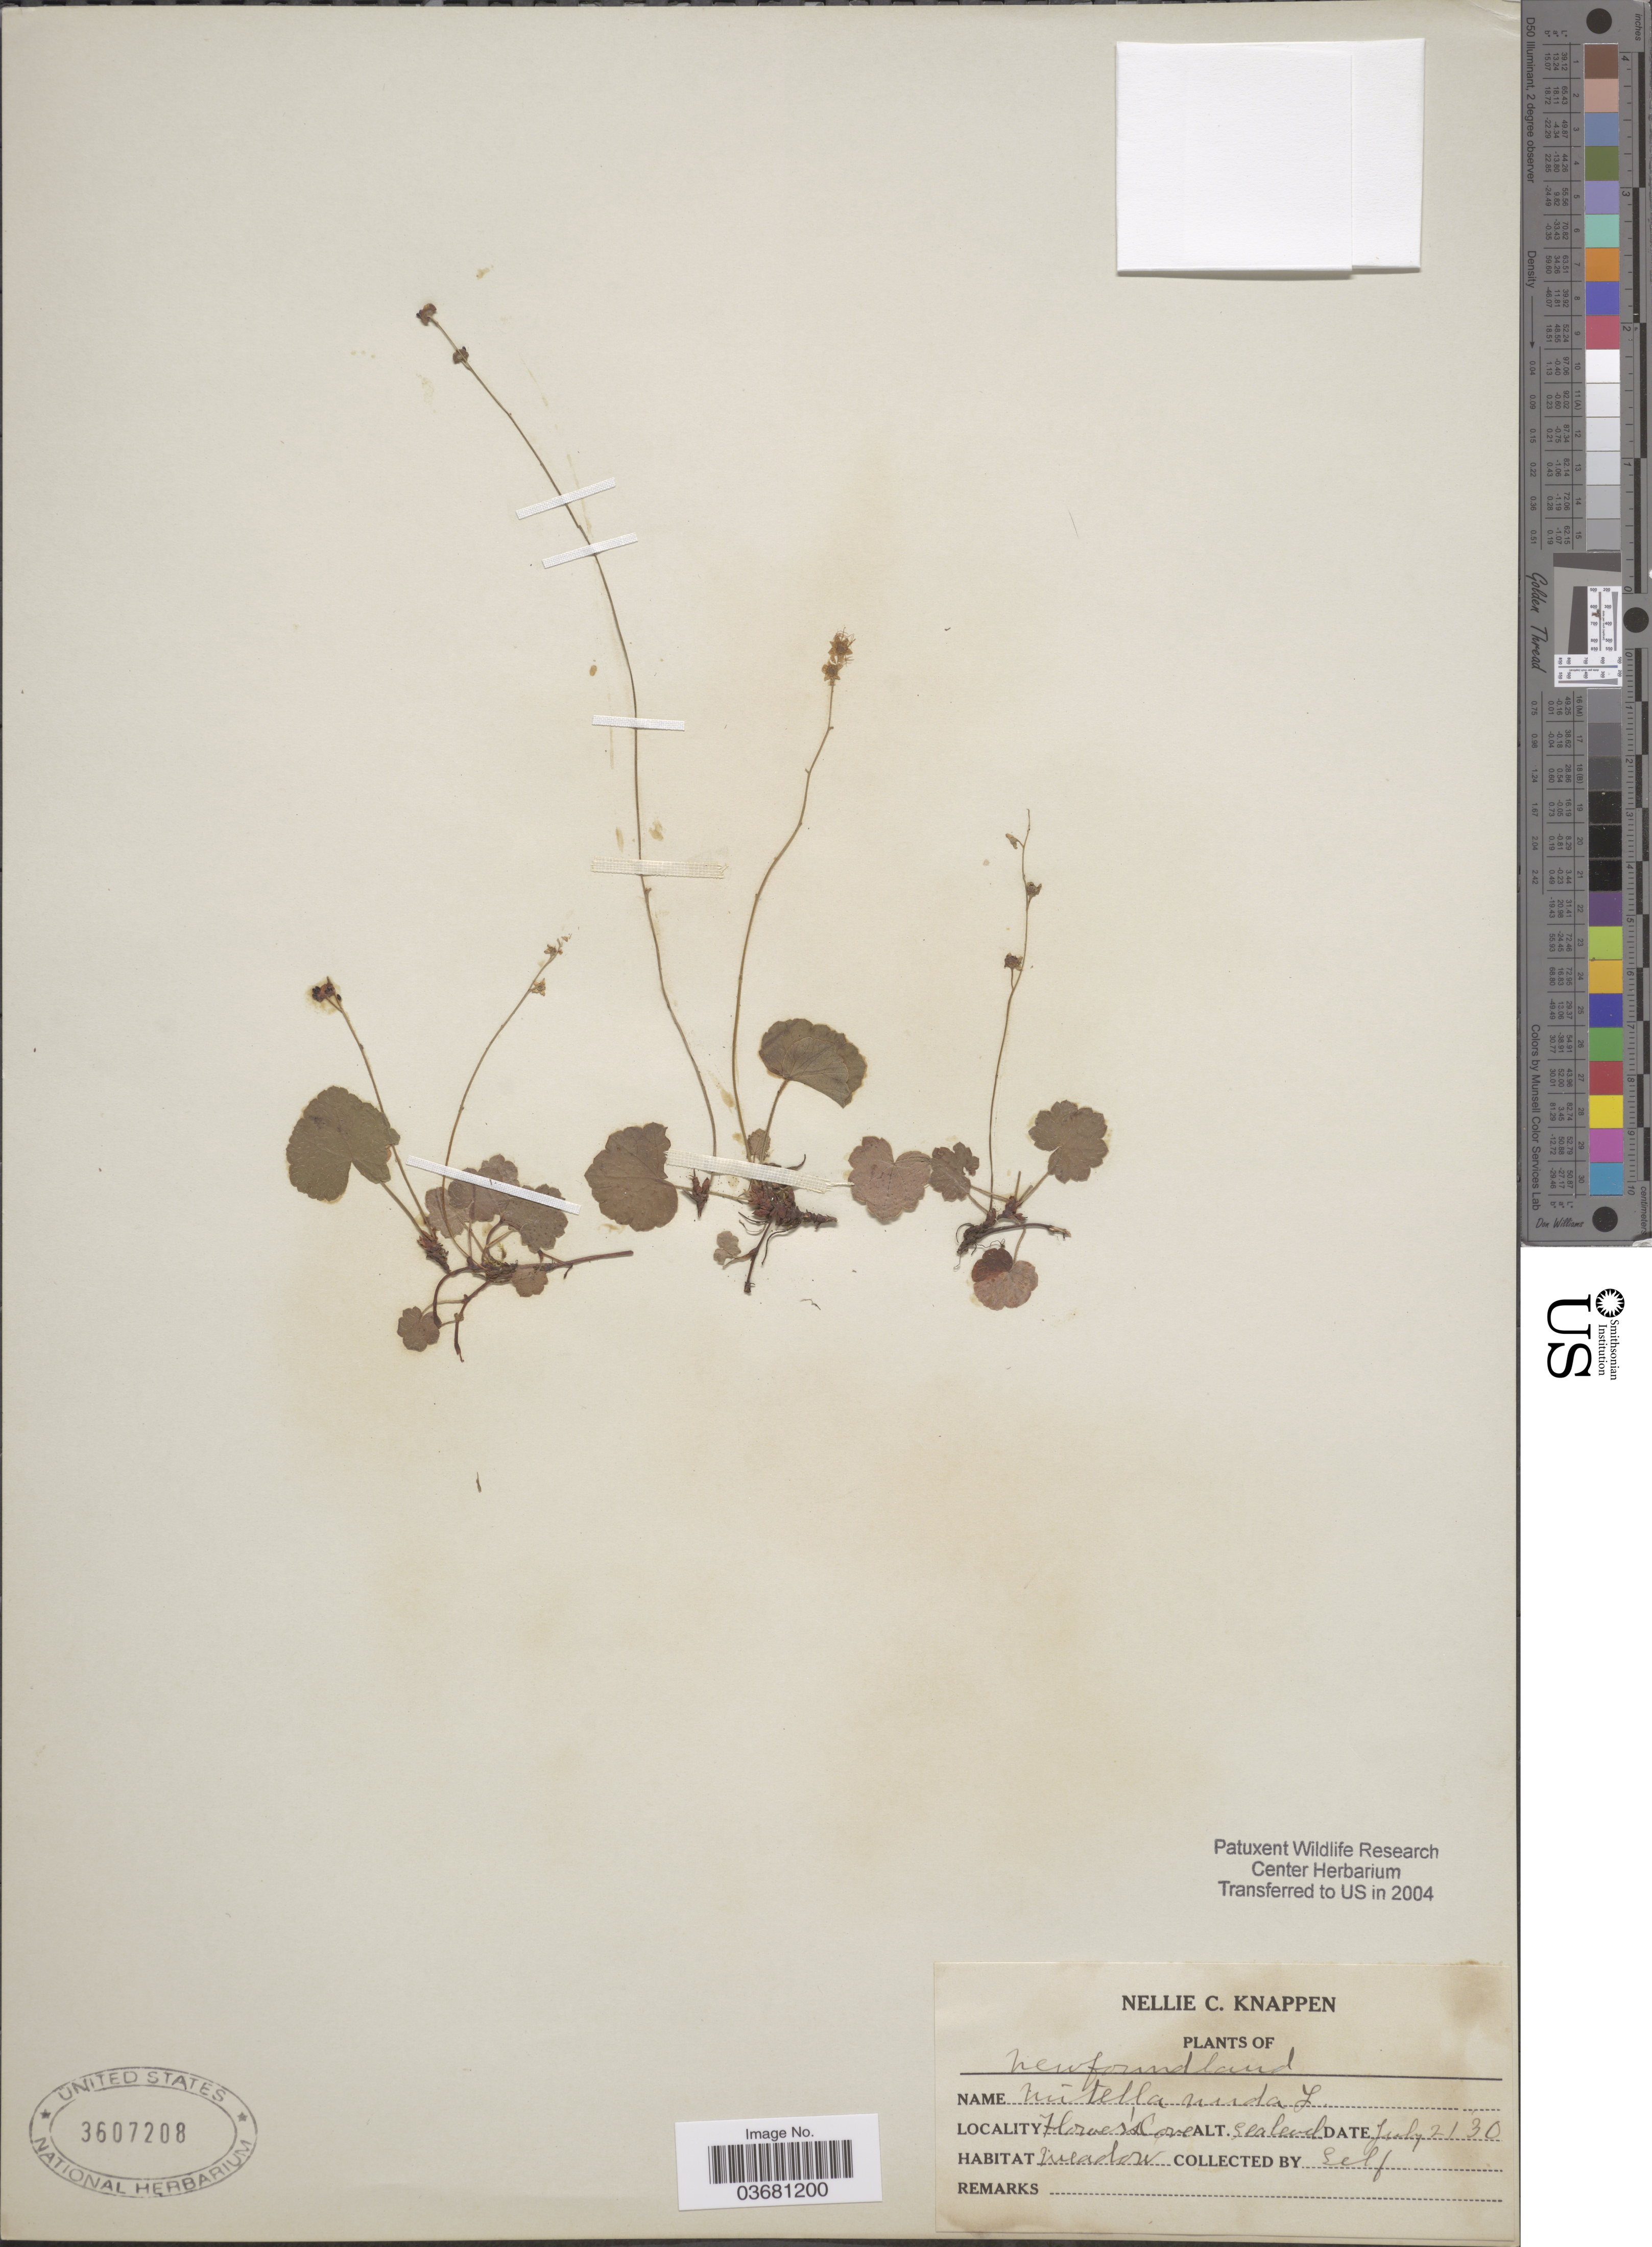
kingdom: Plantae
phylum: Tracheophyta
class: Magnoliopsida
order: Saxifragales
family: Saxifragaceae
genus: Mitella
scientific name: Mitella nuda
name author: L.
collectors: N. Knappen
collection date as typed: Transcribed d/m/y: 21/7/30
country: Canada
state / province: Newfoundland and Labrador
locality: Flower's Cove.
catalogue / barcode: US 3607208